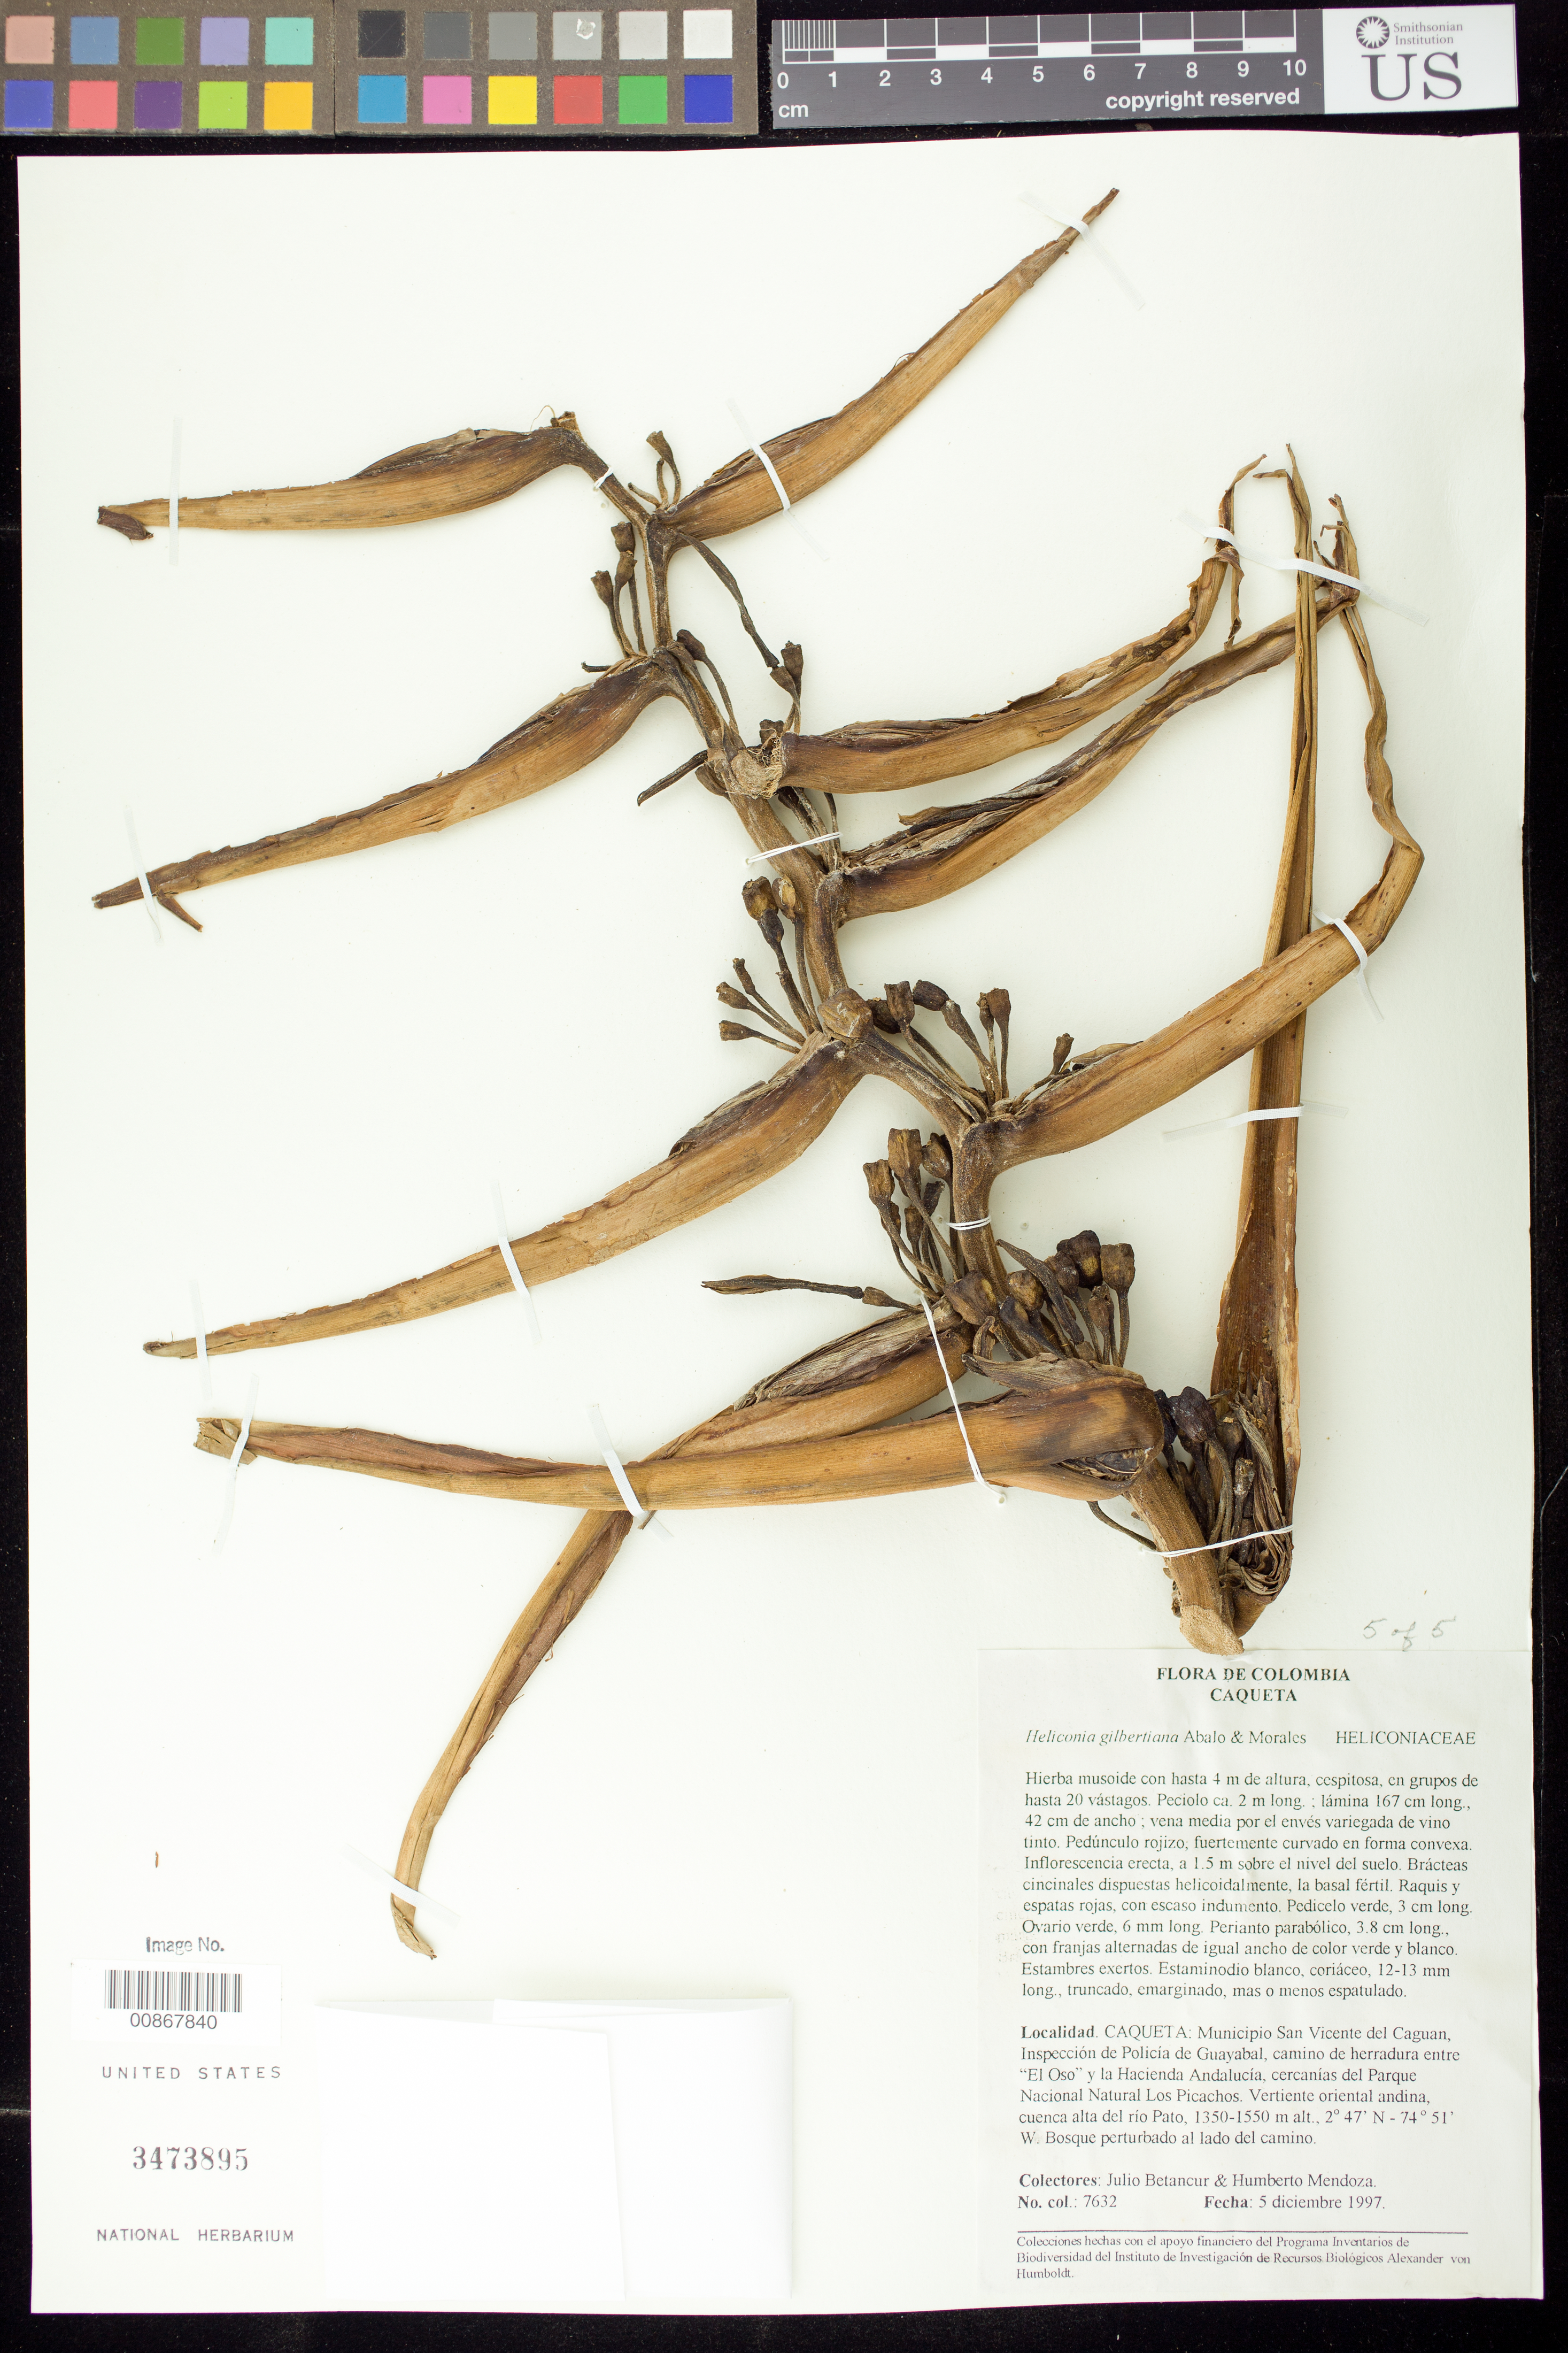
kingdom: Plantae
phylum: Tracheophyta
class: Liliopsida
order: Zingiberales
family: Heliconiaceae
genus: Heliconia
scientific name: Heliconia gilbertiana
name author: Abalo & G. Morales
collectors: J. C. Betancur & H. Mendoza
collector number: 7632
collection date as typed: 05 Dec 1997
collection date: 1997-12-05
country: Colombia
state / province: Caquetá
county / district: San Vicente del Caguan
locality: Inspeccion de Policia de Guayabal, camino de herradura entre "El Oso" y la Hacienda Andalusia, cercanias del Pargue Nacional Natural Los Picachos. Vertiento oriental andina,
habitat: Bosque perturbado lado del camino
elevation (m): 1350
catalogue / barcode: US 867846